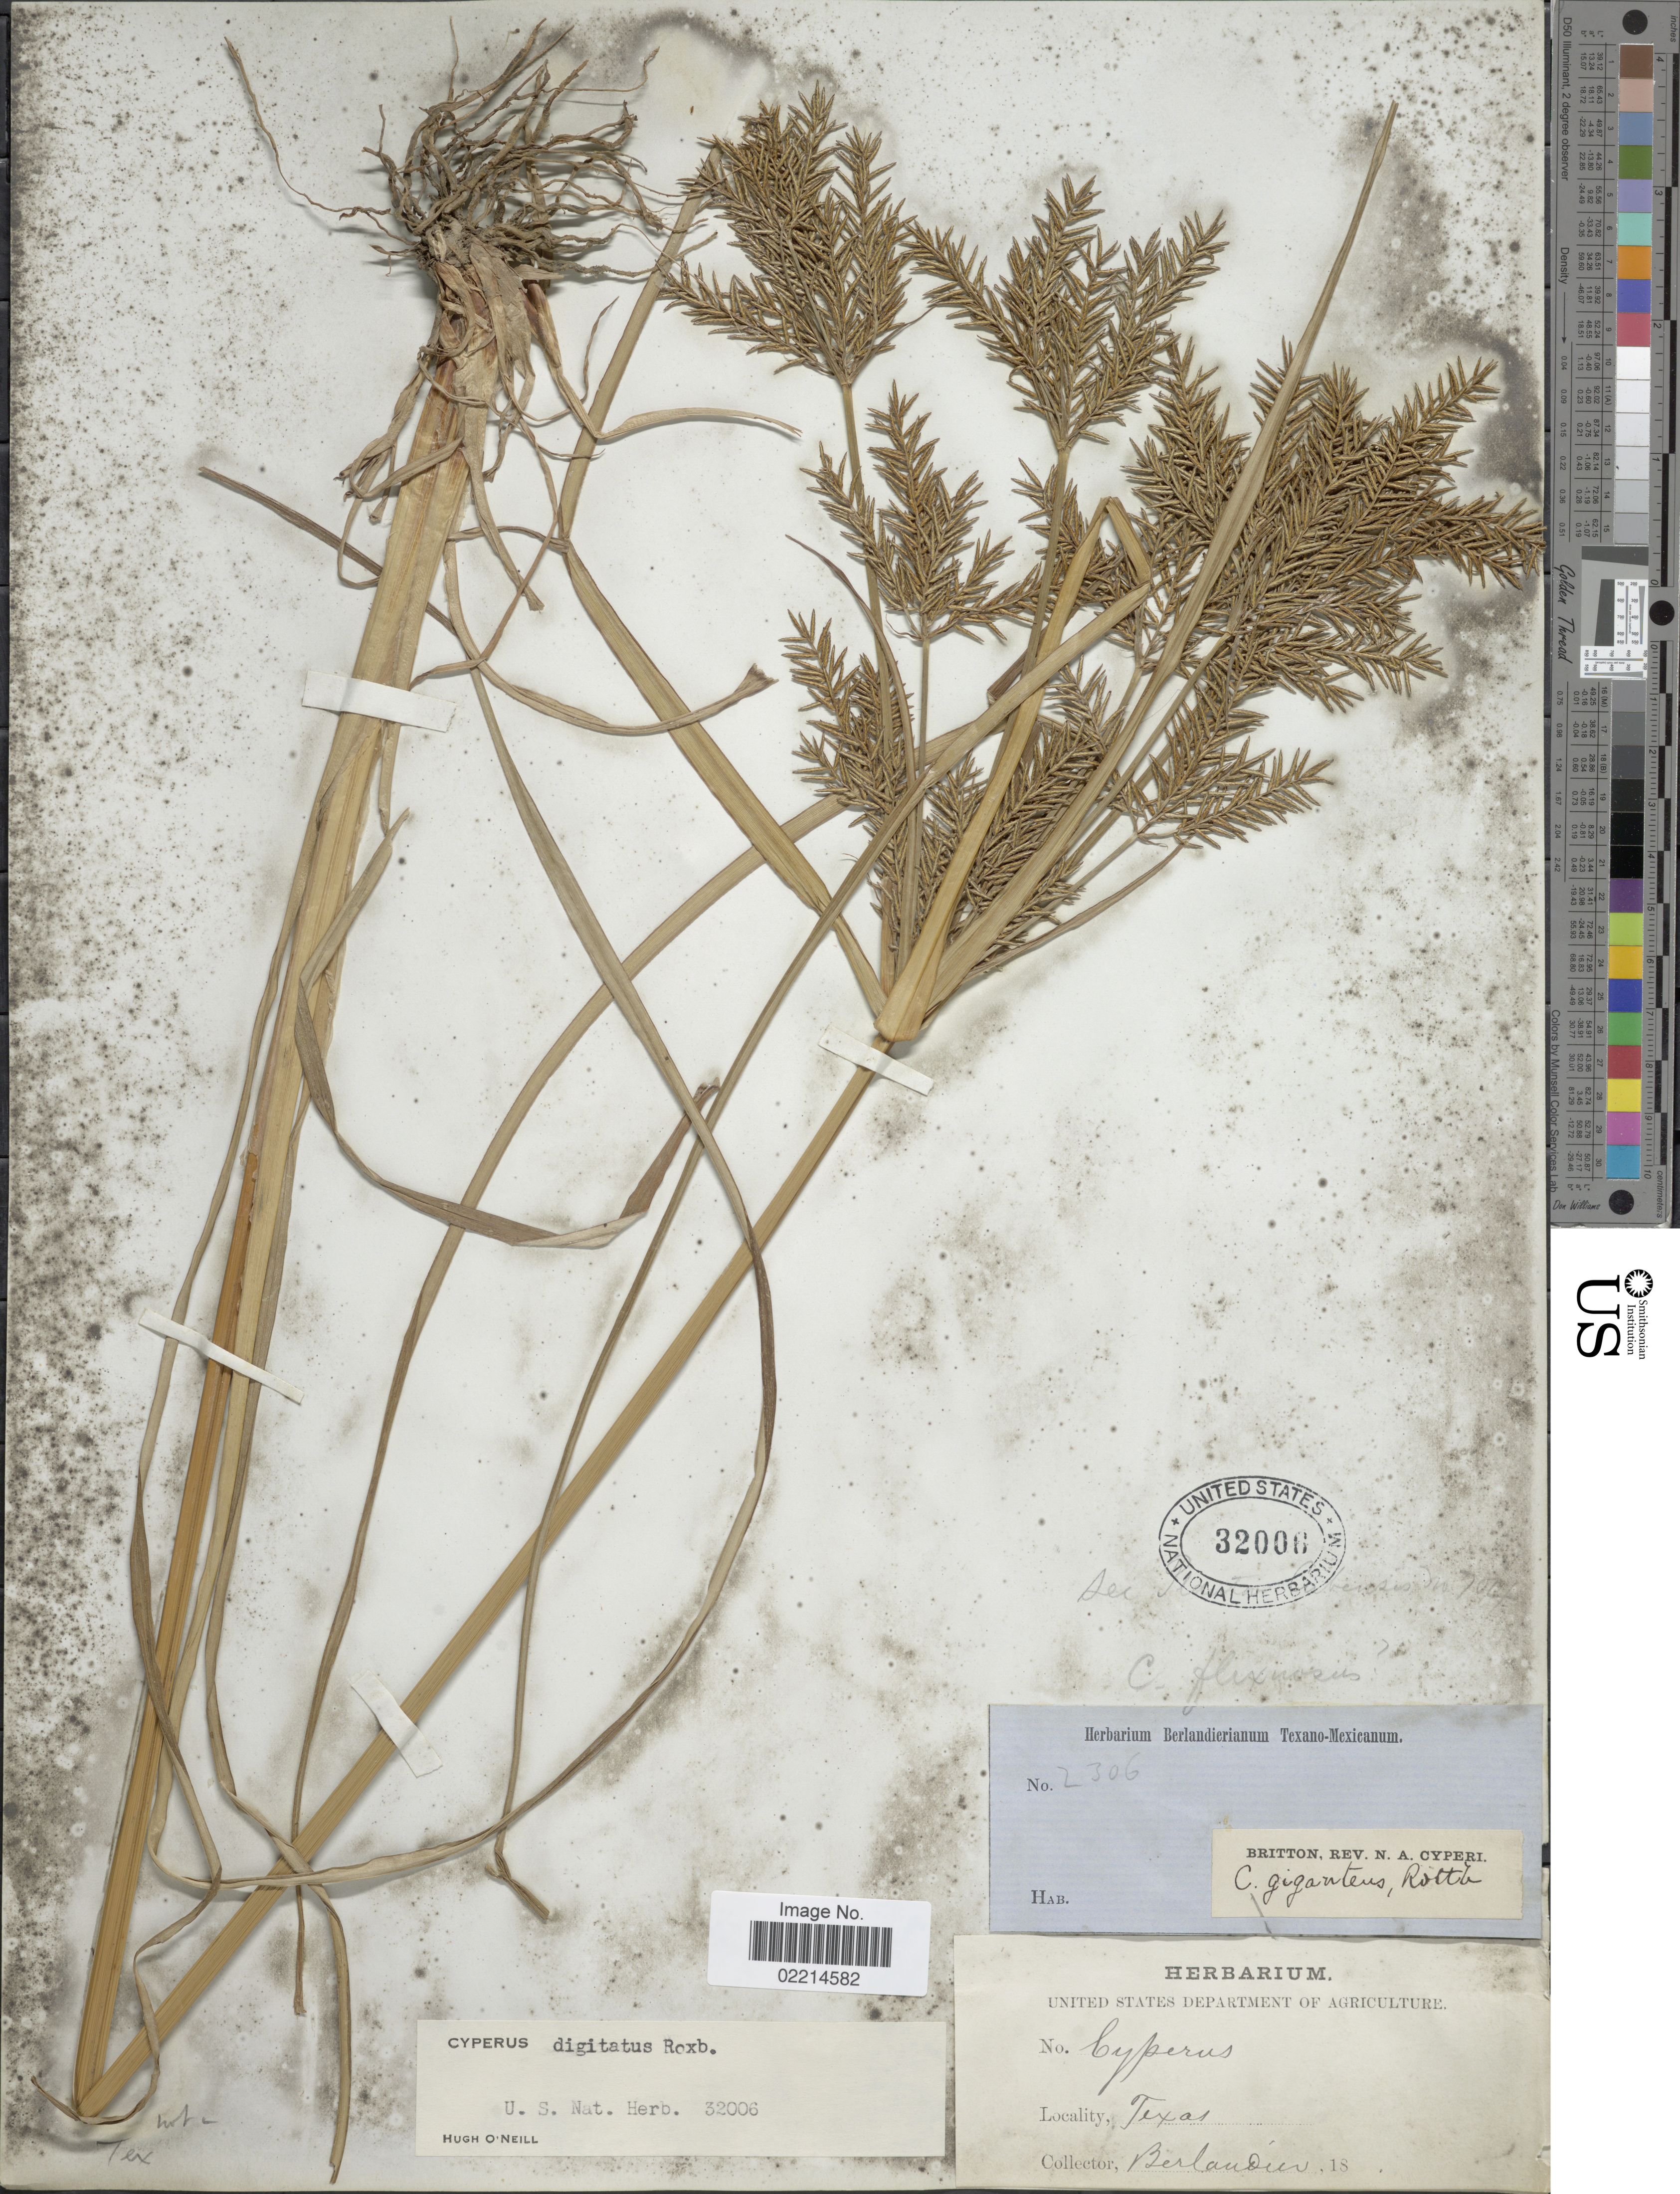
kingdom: Plantae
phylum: Tracheophyta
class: Liliopsida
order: Poales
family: Cyperaceae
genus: Cyperus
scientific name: Cyperus digitatus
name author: Roxb.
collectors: J. L. Berlandier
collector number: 2306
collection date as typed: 18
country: United States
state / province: Texas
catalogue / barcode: US 32006